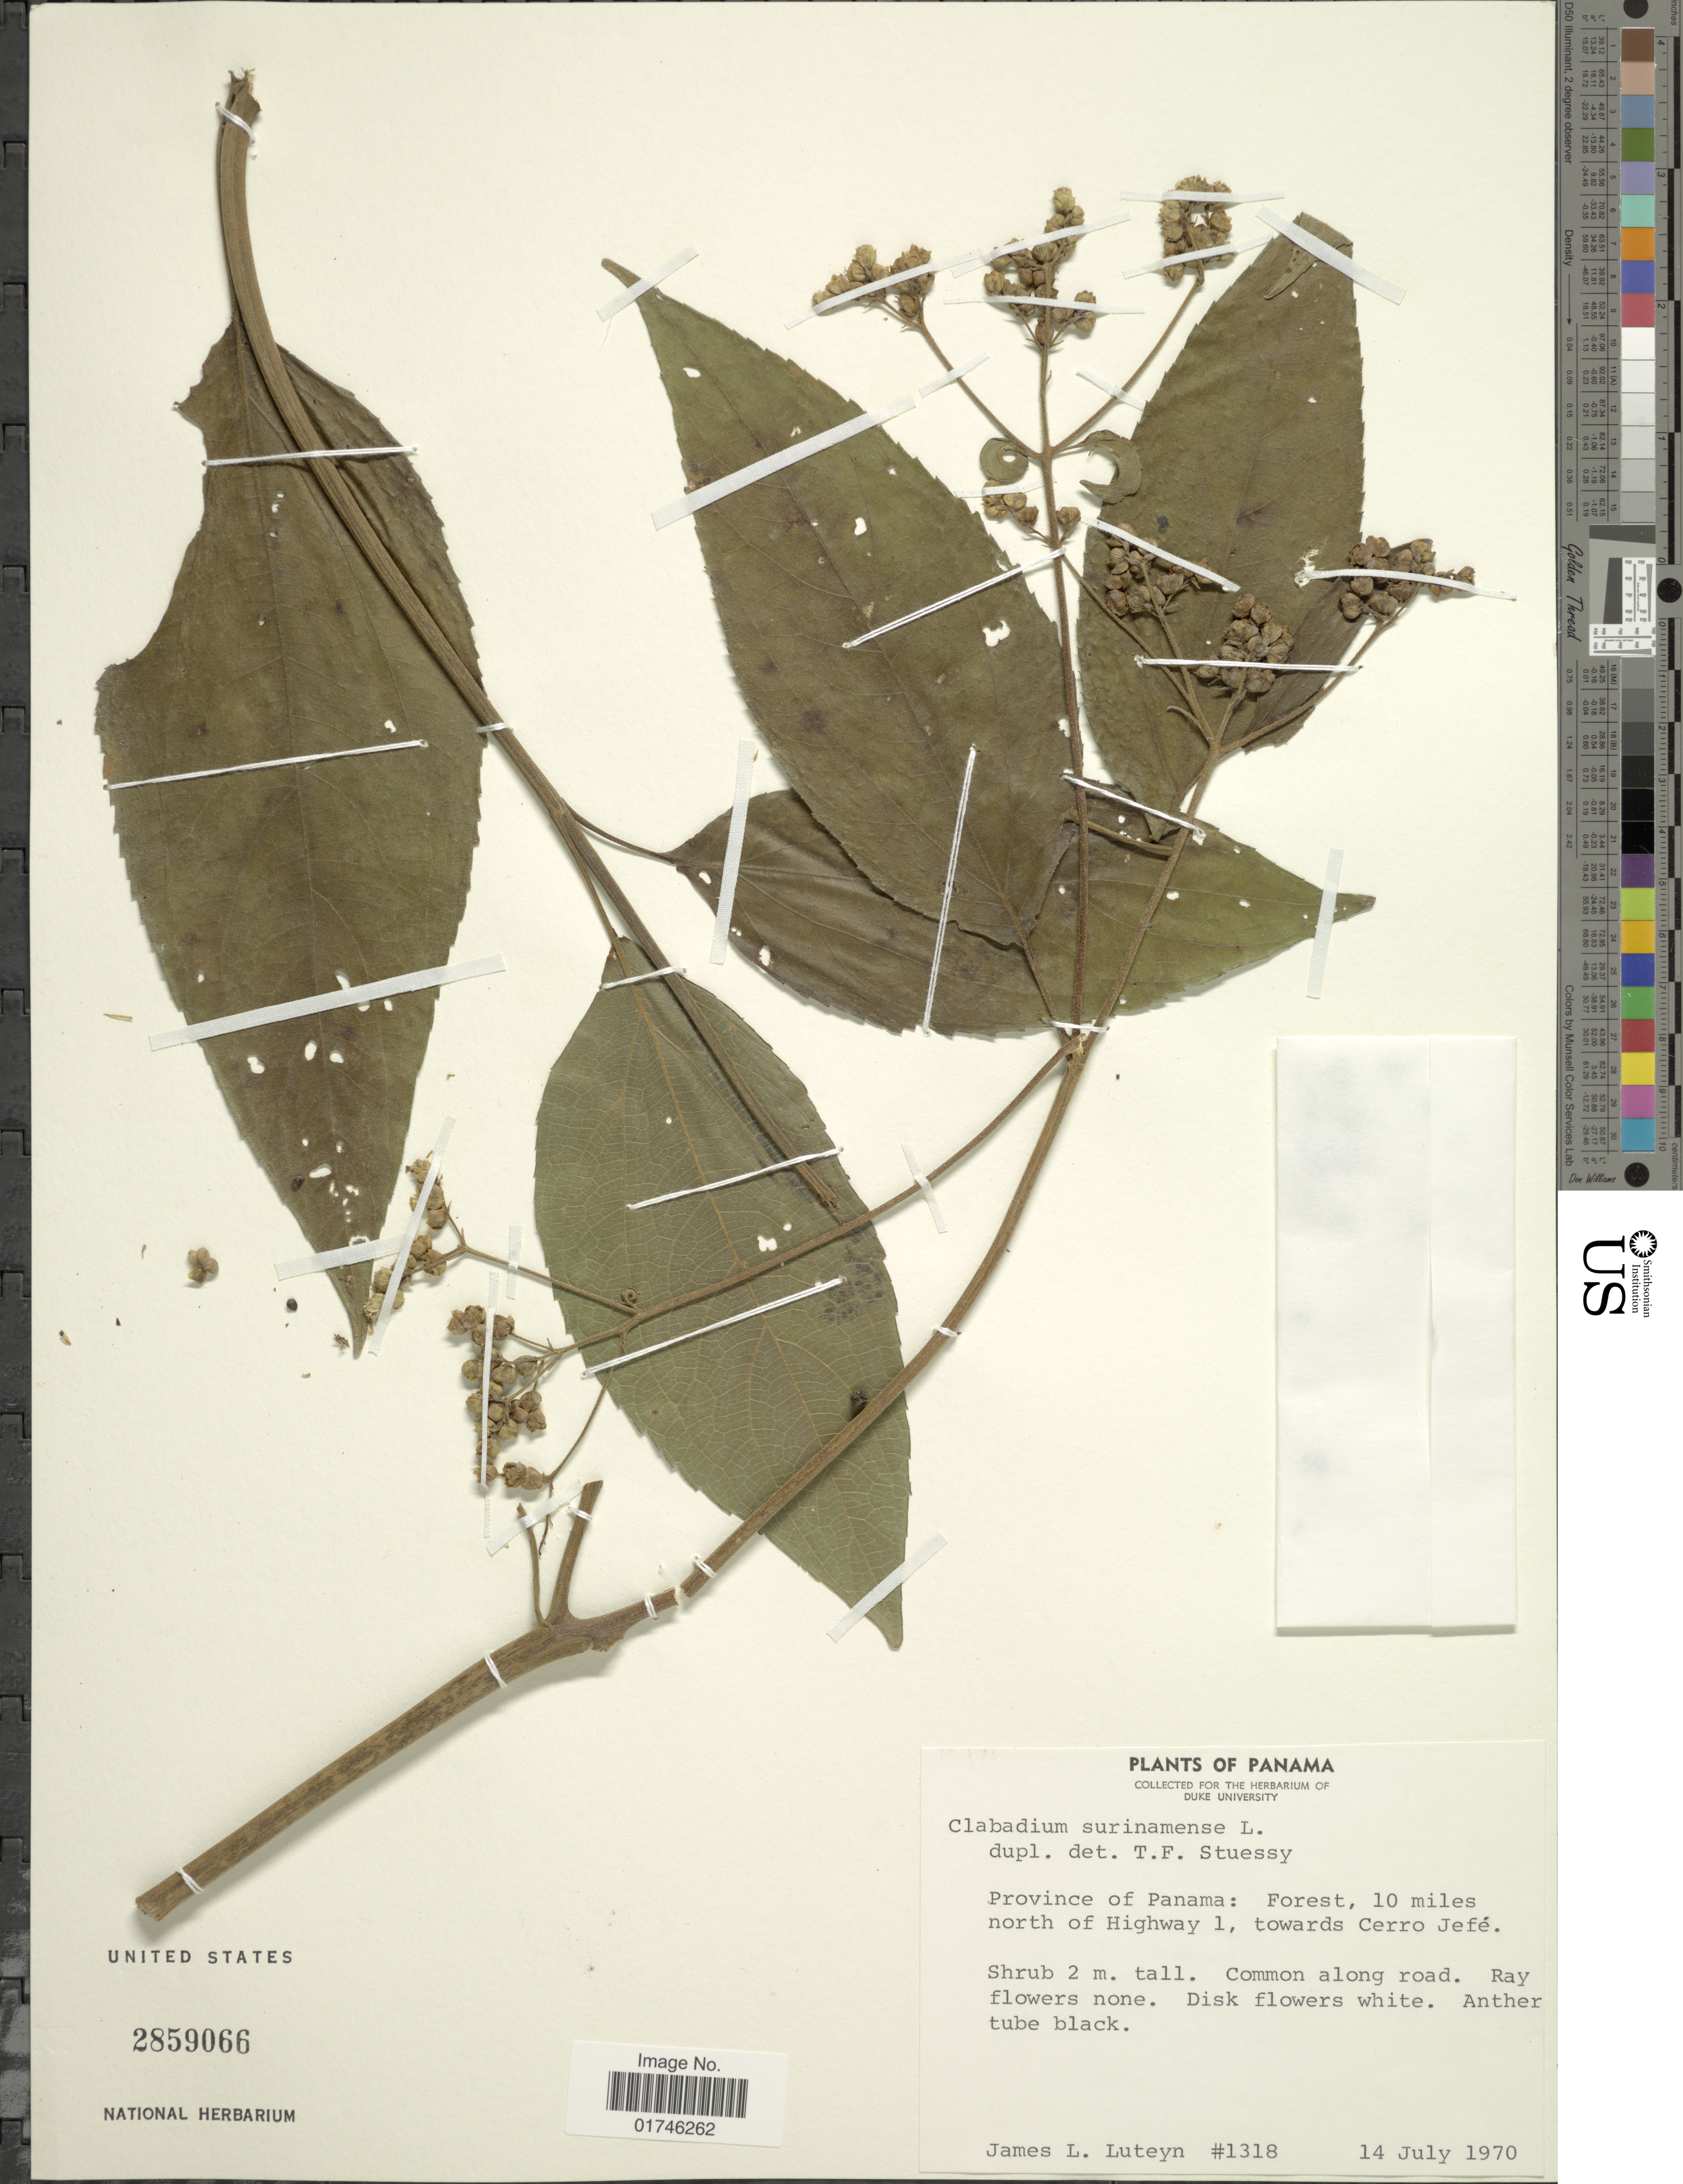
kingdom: Plantae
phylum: Tracheophyta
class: Magnoliopsida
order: Asterales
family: Asteraceae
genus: Clibadium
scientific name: Clibadium surinamense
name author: L.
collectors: J. L. Luteyn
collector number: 1318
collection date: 1970-07-14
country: Panama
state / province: Panamá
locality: Province of Panama: Forest, 10 miles north of Highway 1, towards Cerro Jefe.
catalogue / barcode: US 2859066